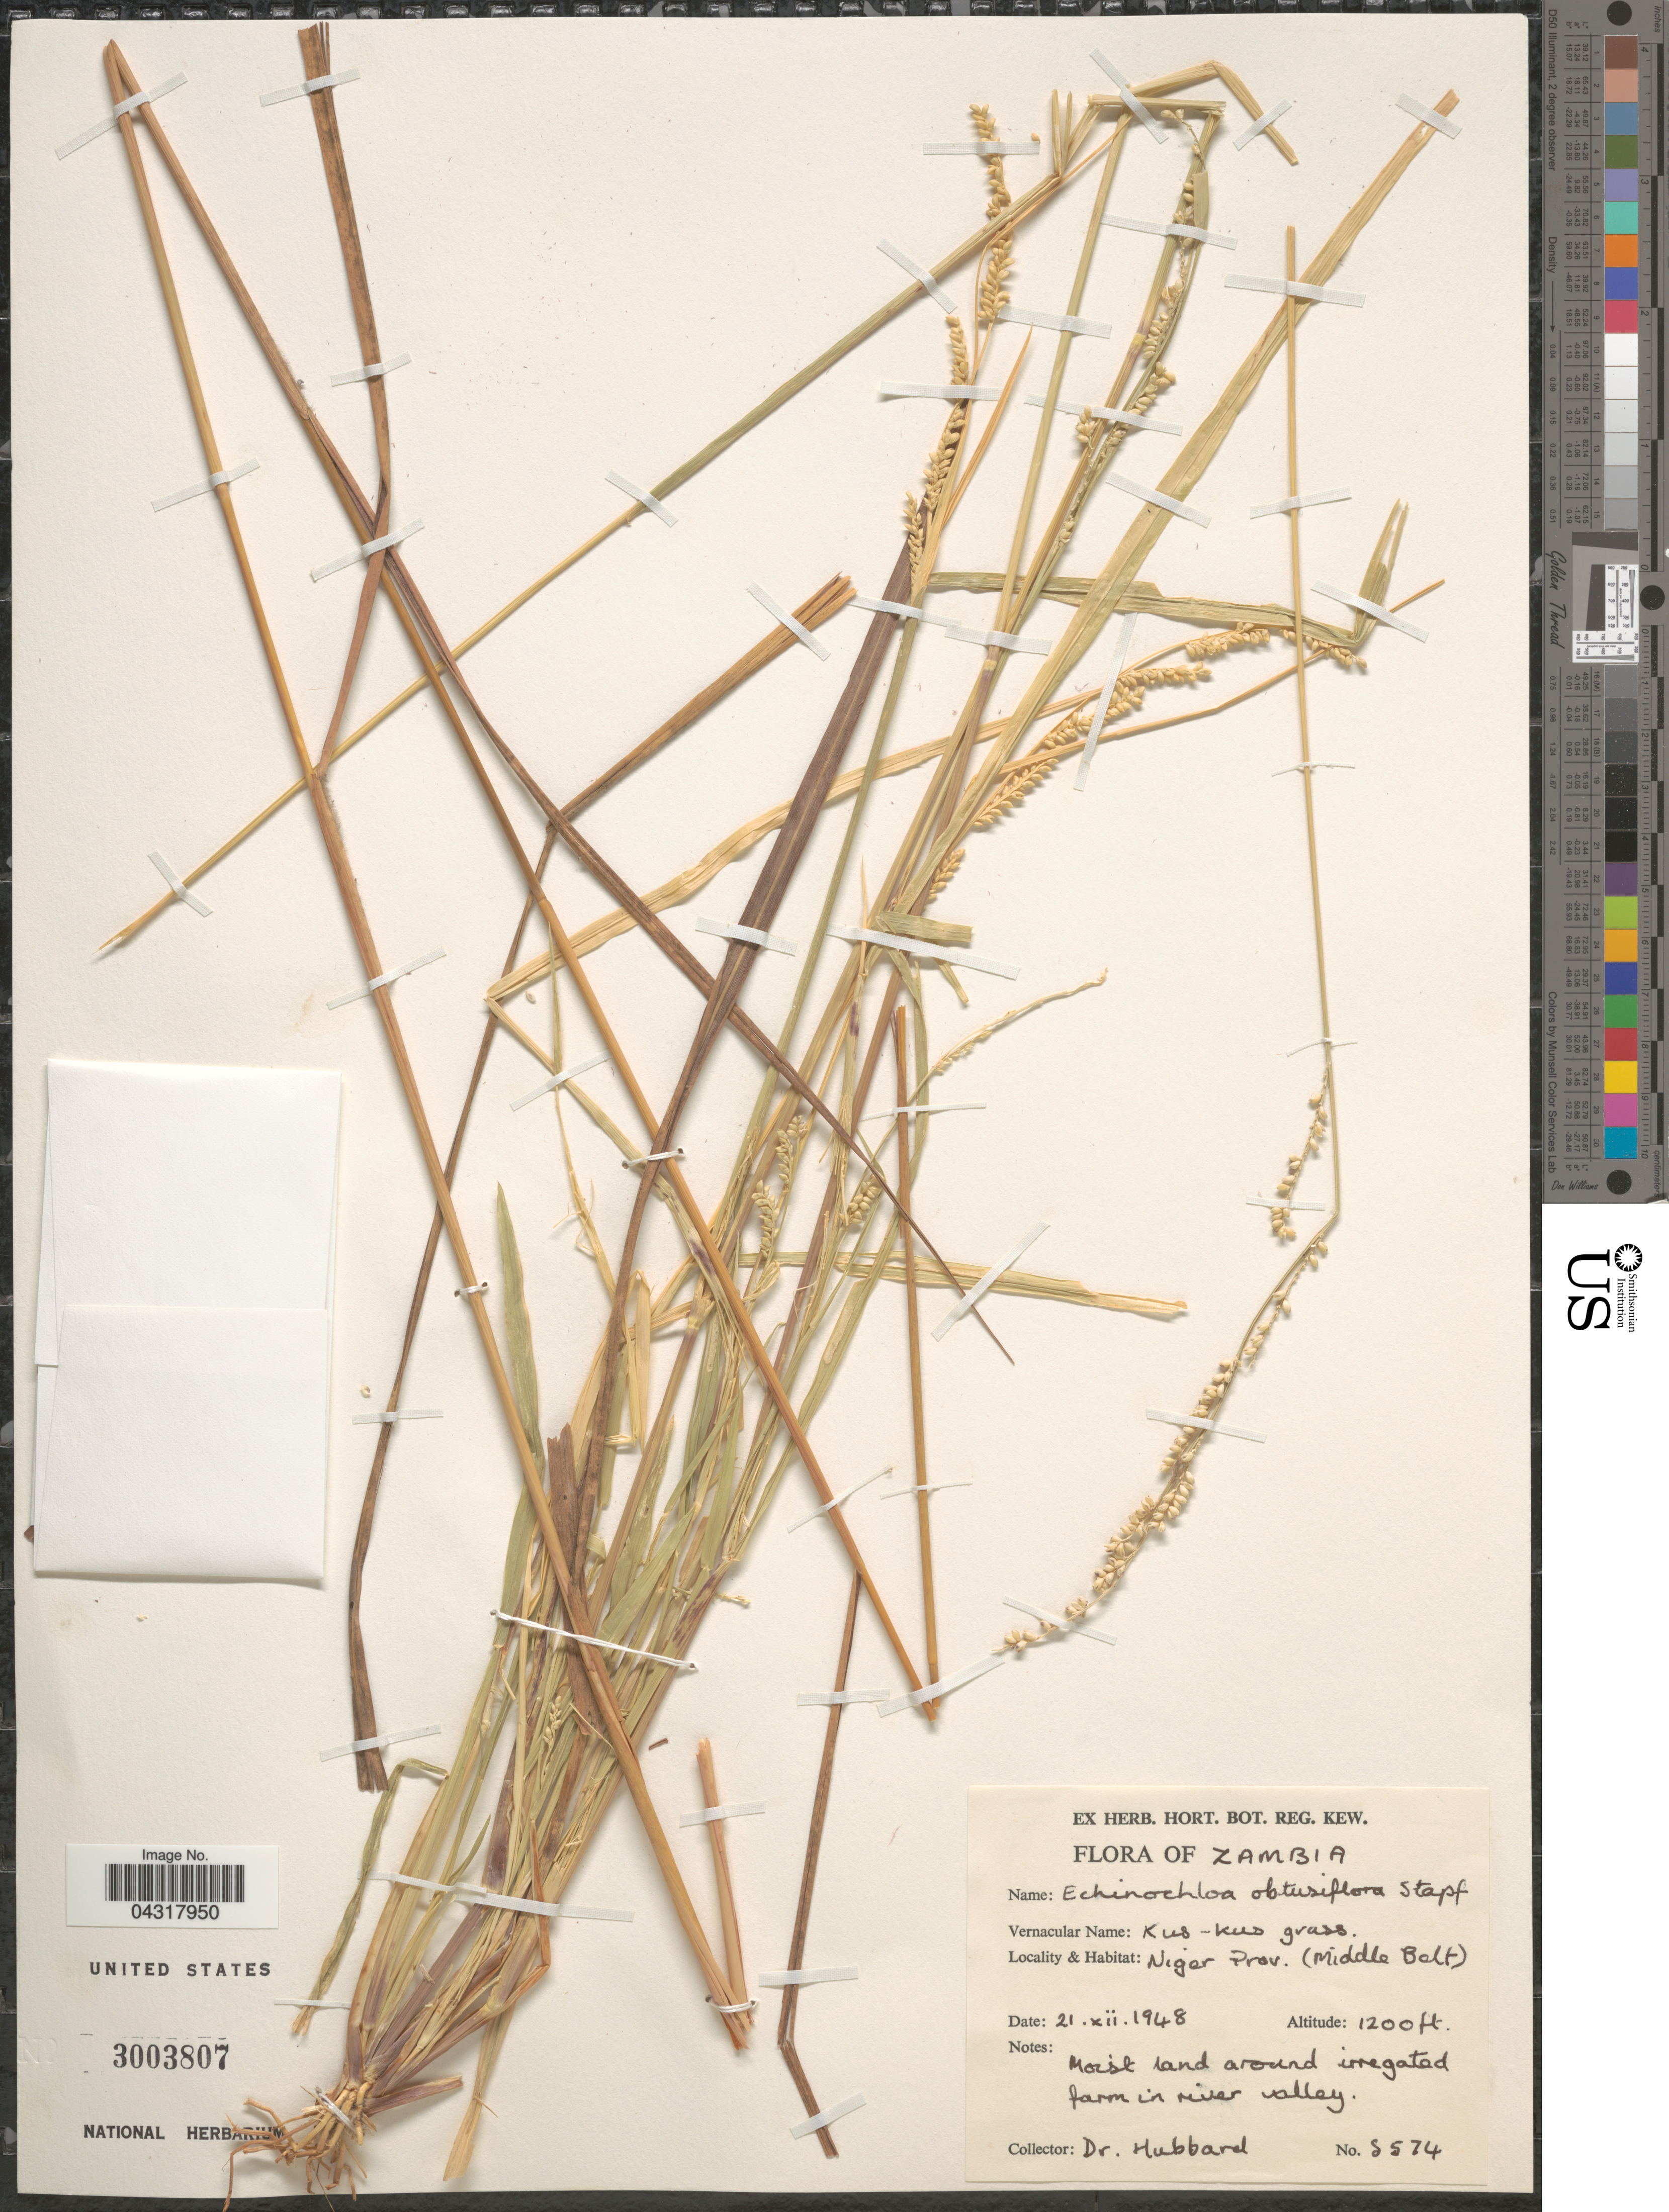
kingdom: Plantae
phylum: Tracheophyta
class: Liliopsida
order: Poales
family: Poaceae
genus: Echinochloa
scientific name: Echinochloa obtusiflora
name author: Stapf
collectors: Hubbard, --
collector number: S574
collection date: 1948-12-21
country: Nigeria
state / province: Niger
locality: Zambia. Niger Prov. (Middle Belt).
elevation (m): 366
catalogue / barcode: US 3003807